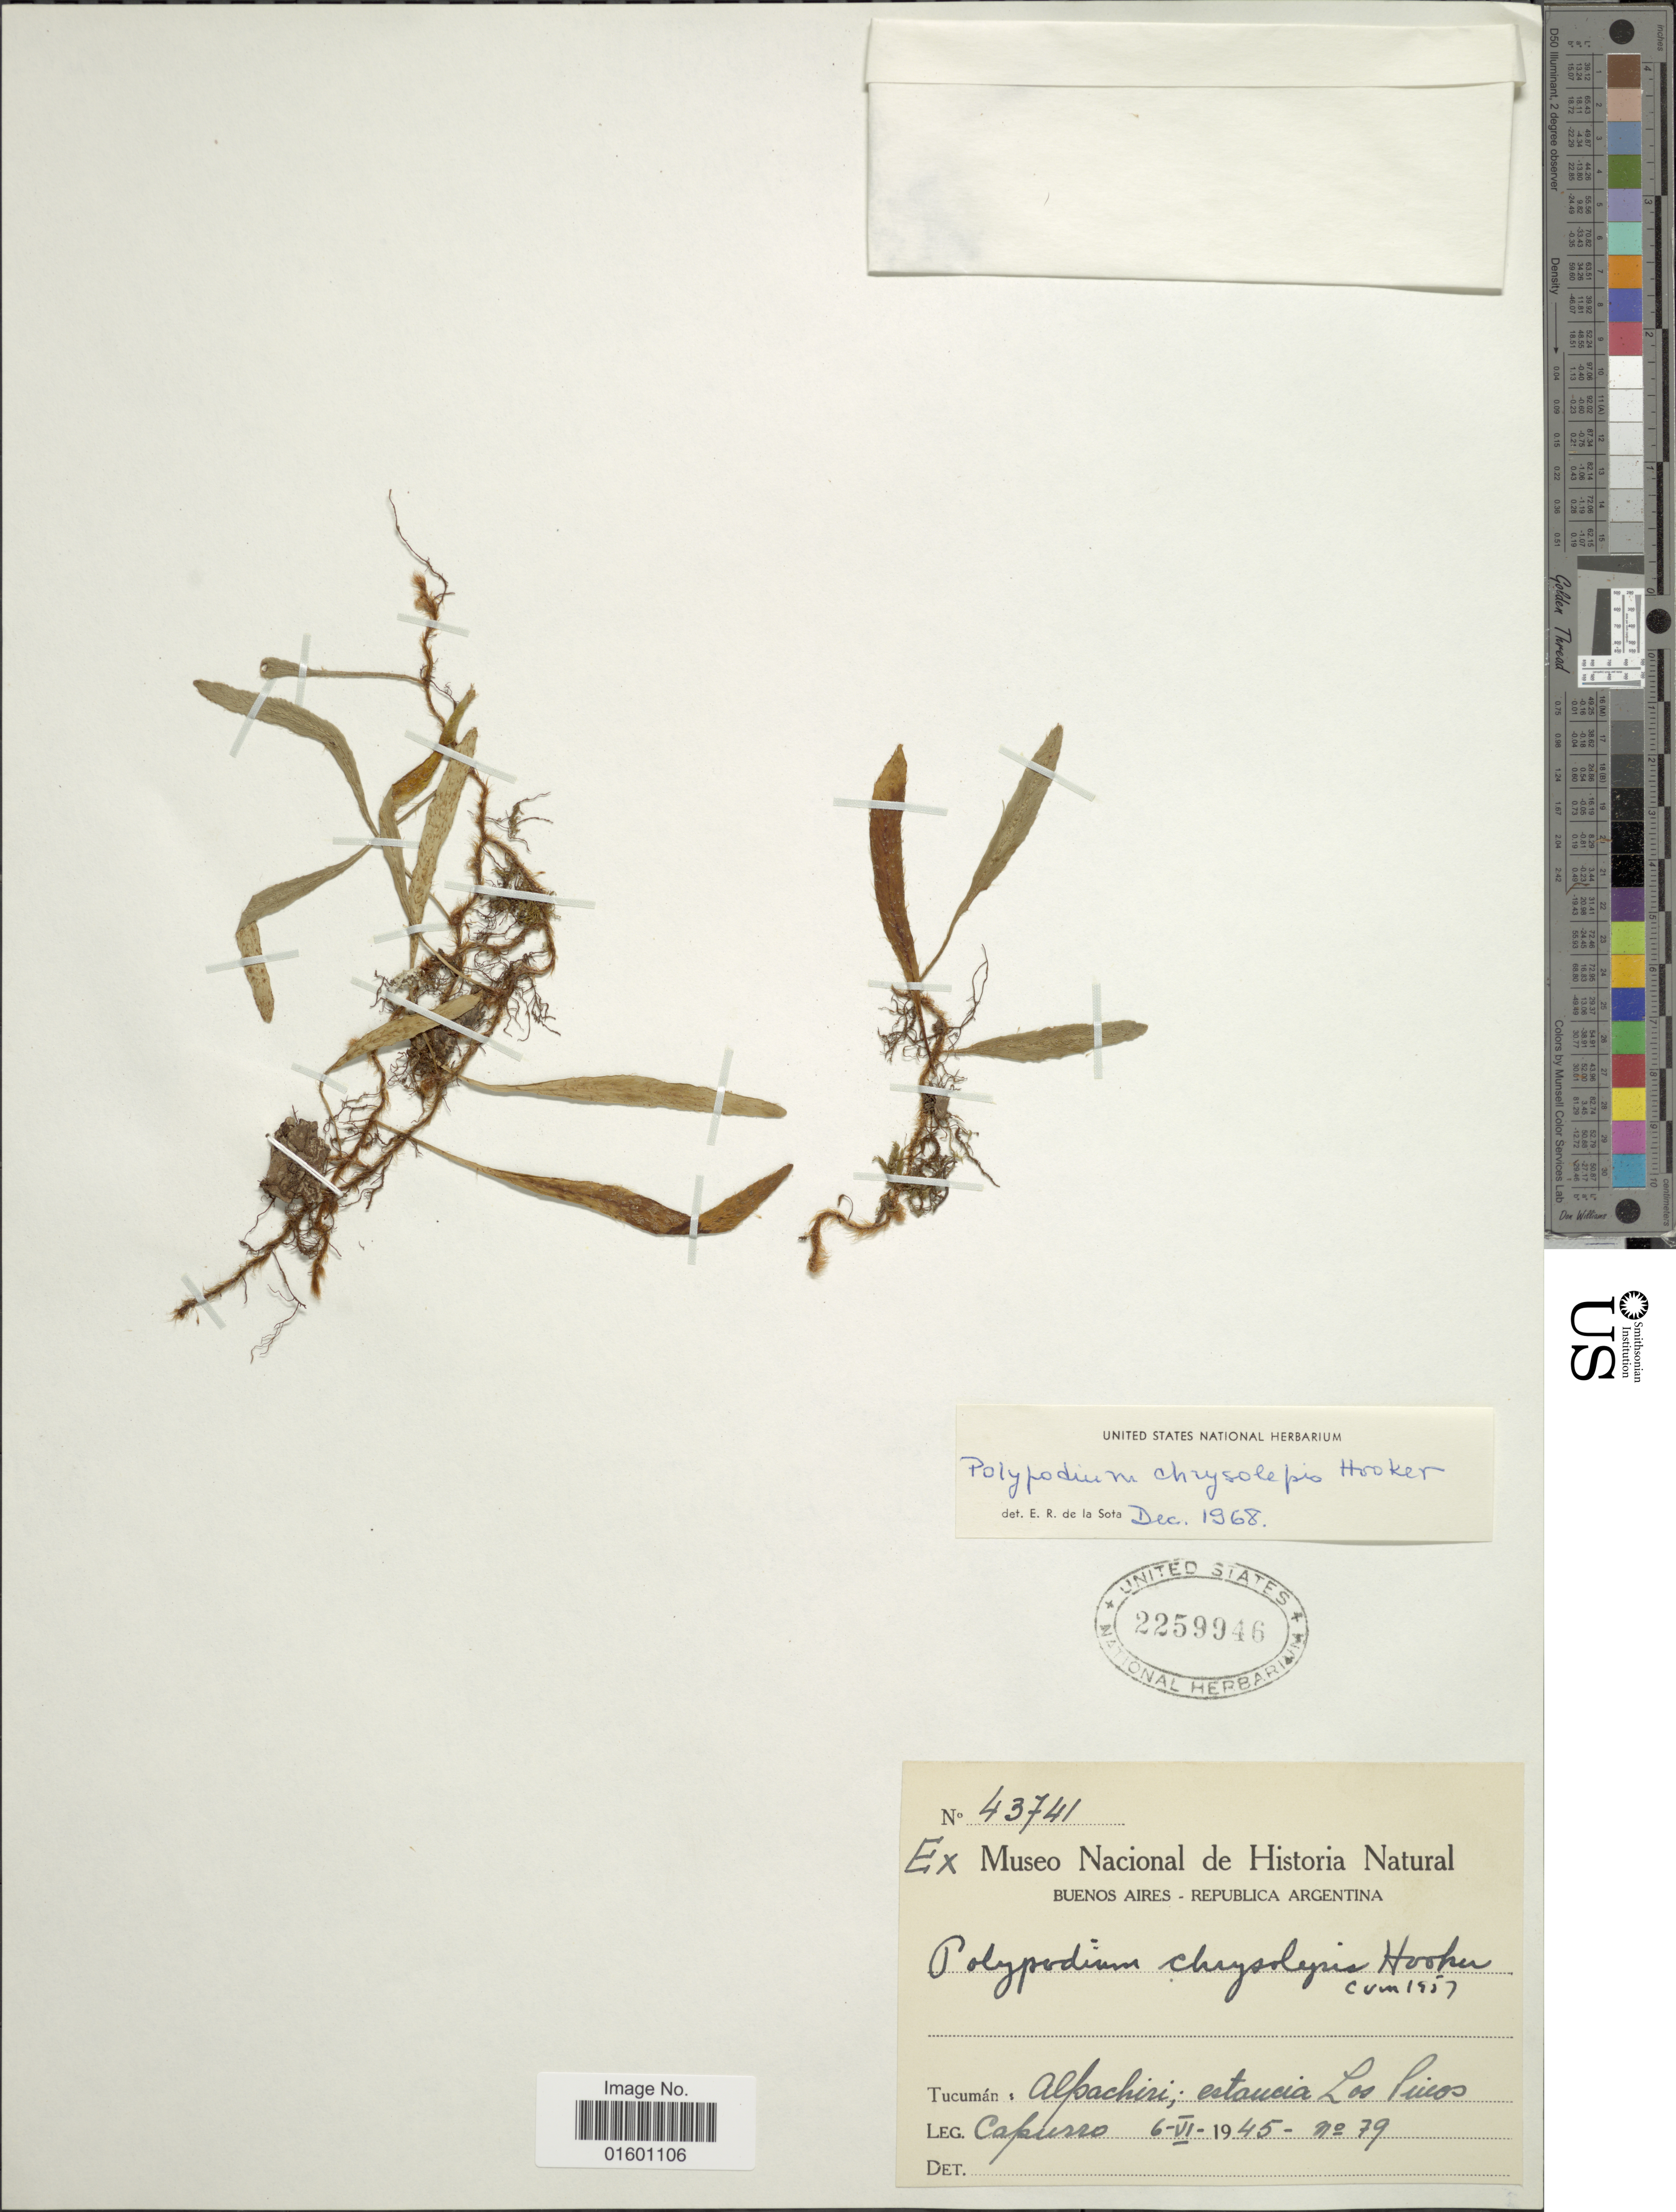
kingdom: Plantae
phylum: Tracheophyta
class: Polypodiopsida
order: Polypodiales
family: Polypodiaceae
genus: Microgramma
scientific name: Microgramma chrysolepis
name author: (Hook.) Crabbe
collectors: -. Capurro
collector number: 79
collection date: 1945-06-06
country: Argentina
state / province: Tucuman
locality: Alpachiri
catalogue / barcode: US 2259946